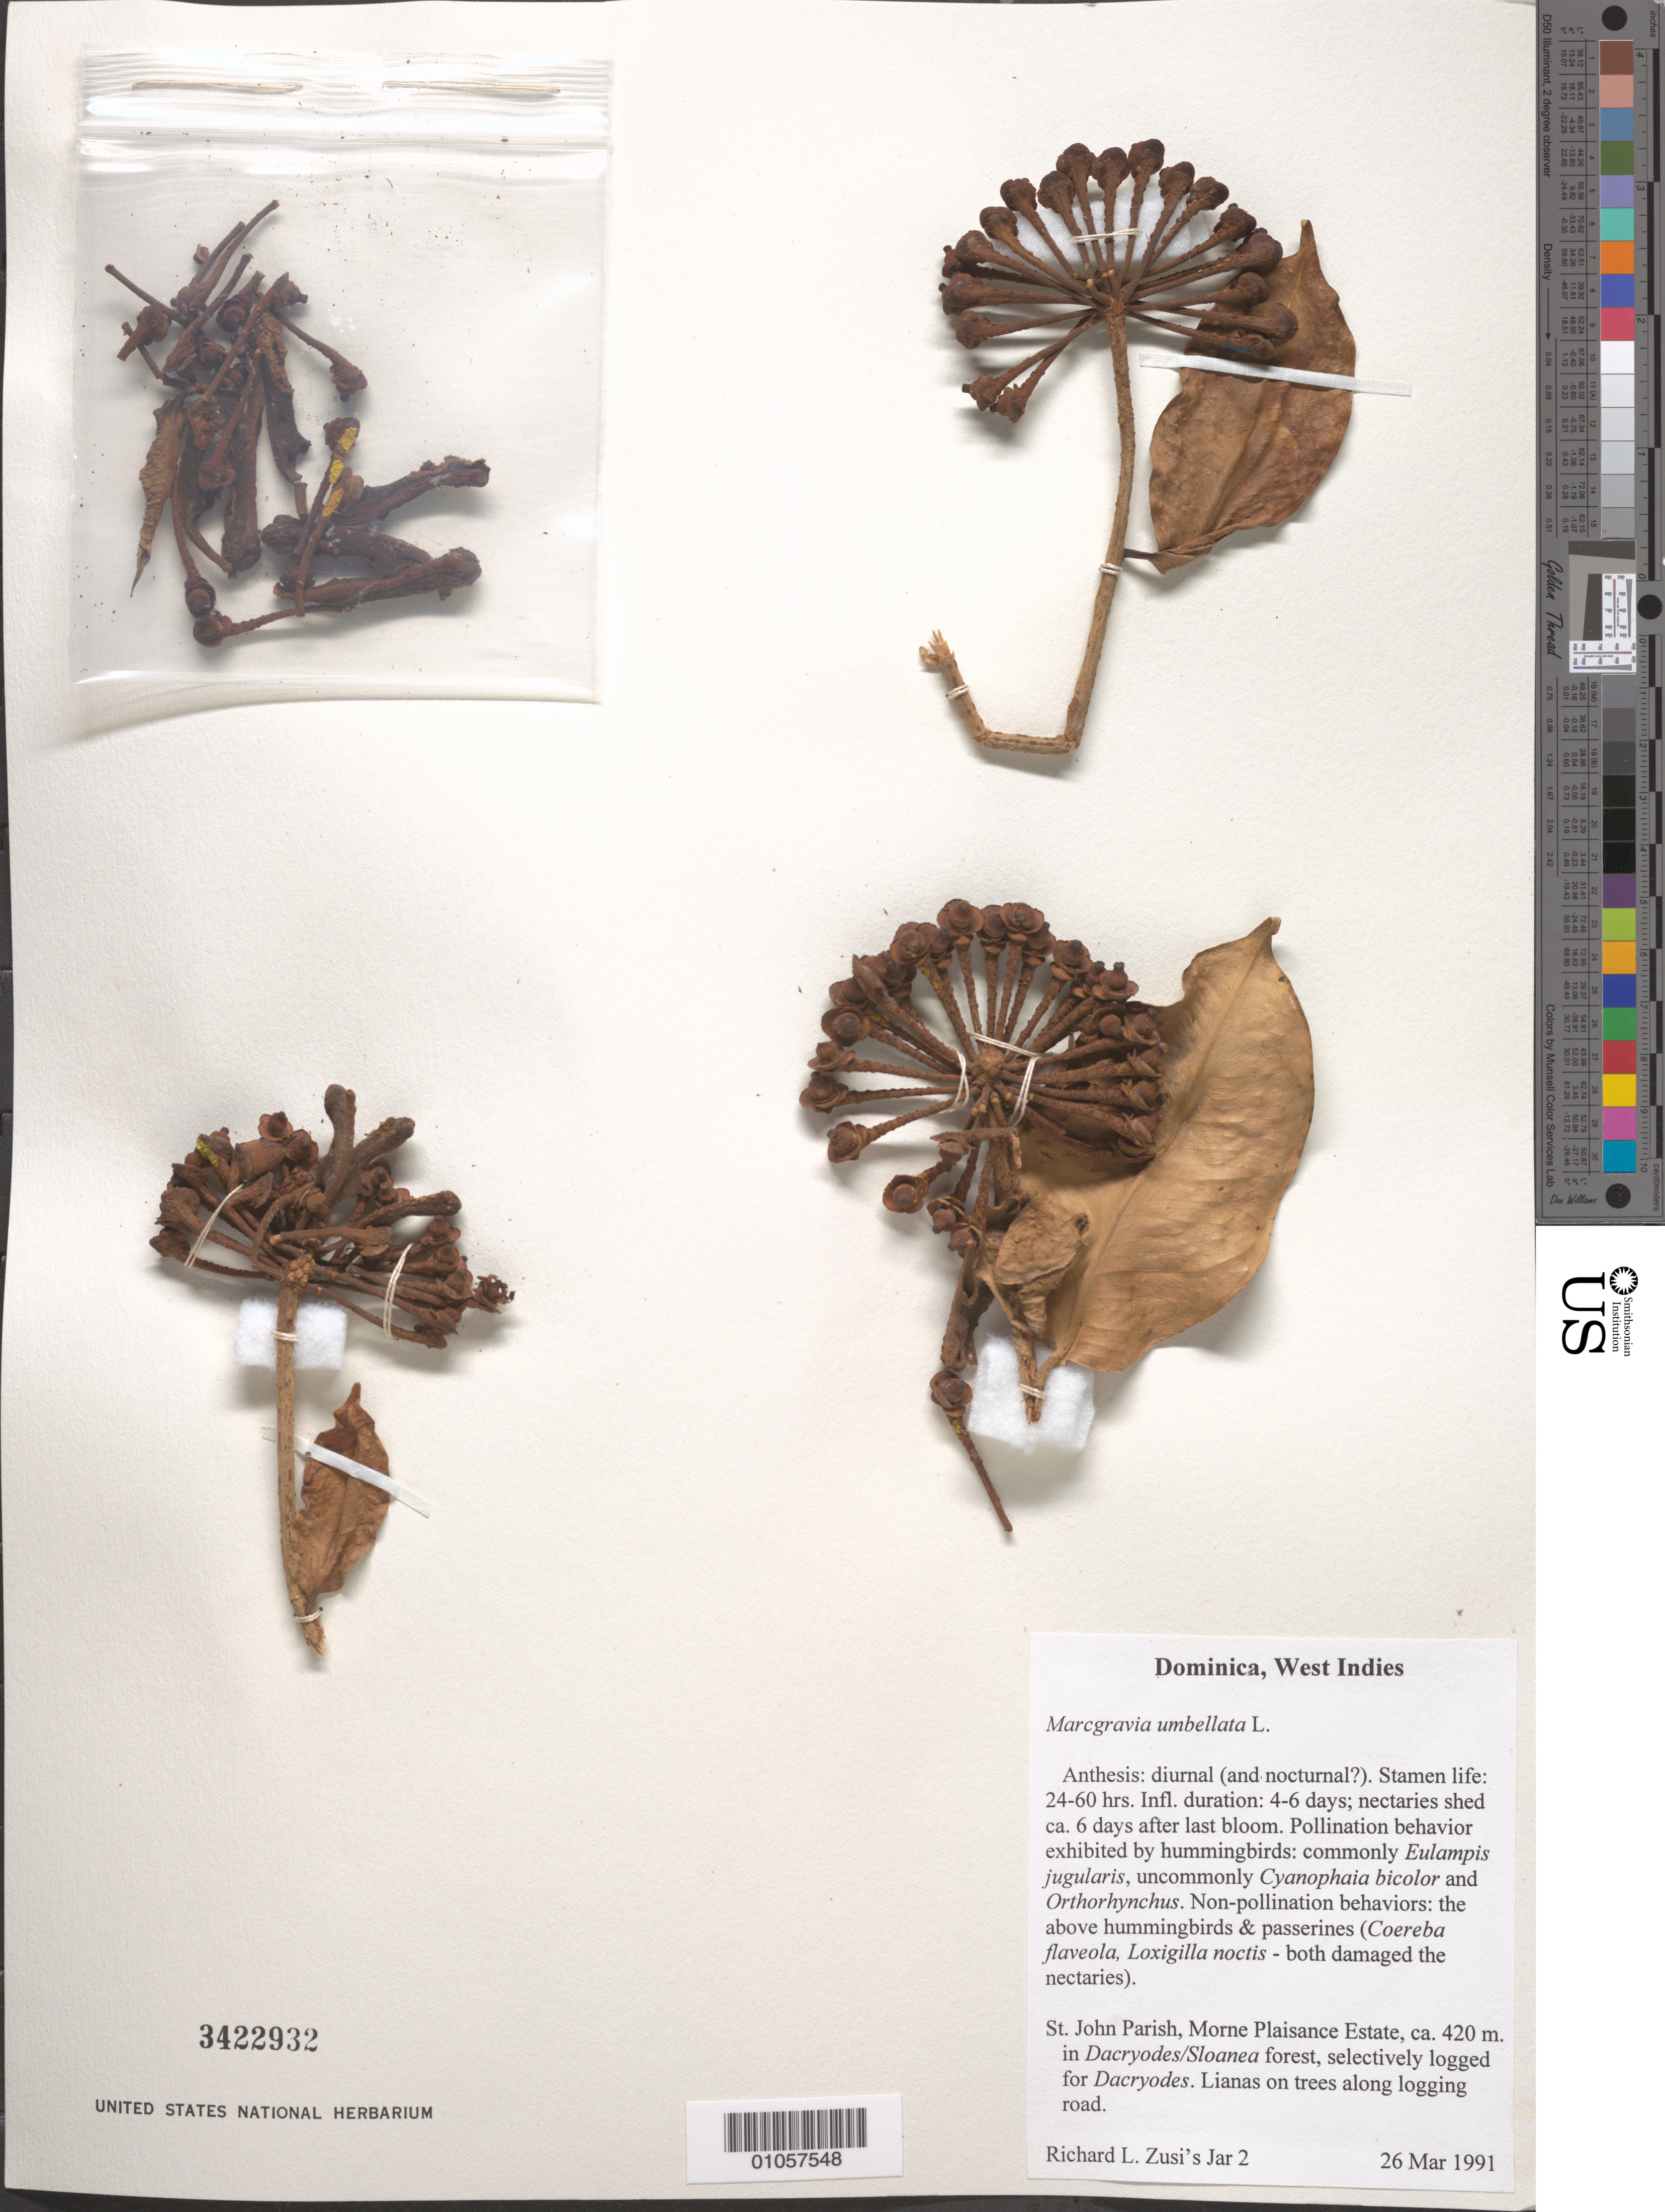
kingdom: Plantae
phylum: Tracheophyta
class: Magnoliopsida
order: Ericales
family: Marcgraviaceae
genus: Marcgravia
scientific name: Marcgravia umbellata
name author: L.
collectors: R. Zusi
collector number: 2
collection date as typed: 26 Mar 1991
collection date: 1991-03-26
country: Dominica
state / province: St. John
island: Dominica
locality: Morne Plaisance Estate, along logging road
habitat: In Dacryodes/Sloanea forest, selectively logged for Dacryodes; on trees along logging road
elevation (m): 420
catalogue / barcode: US 3422932